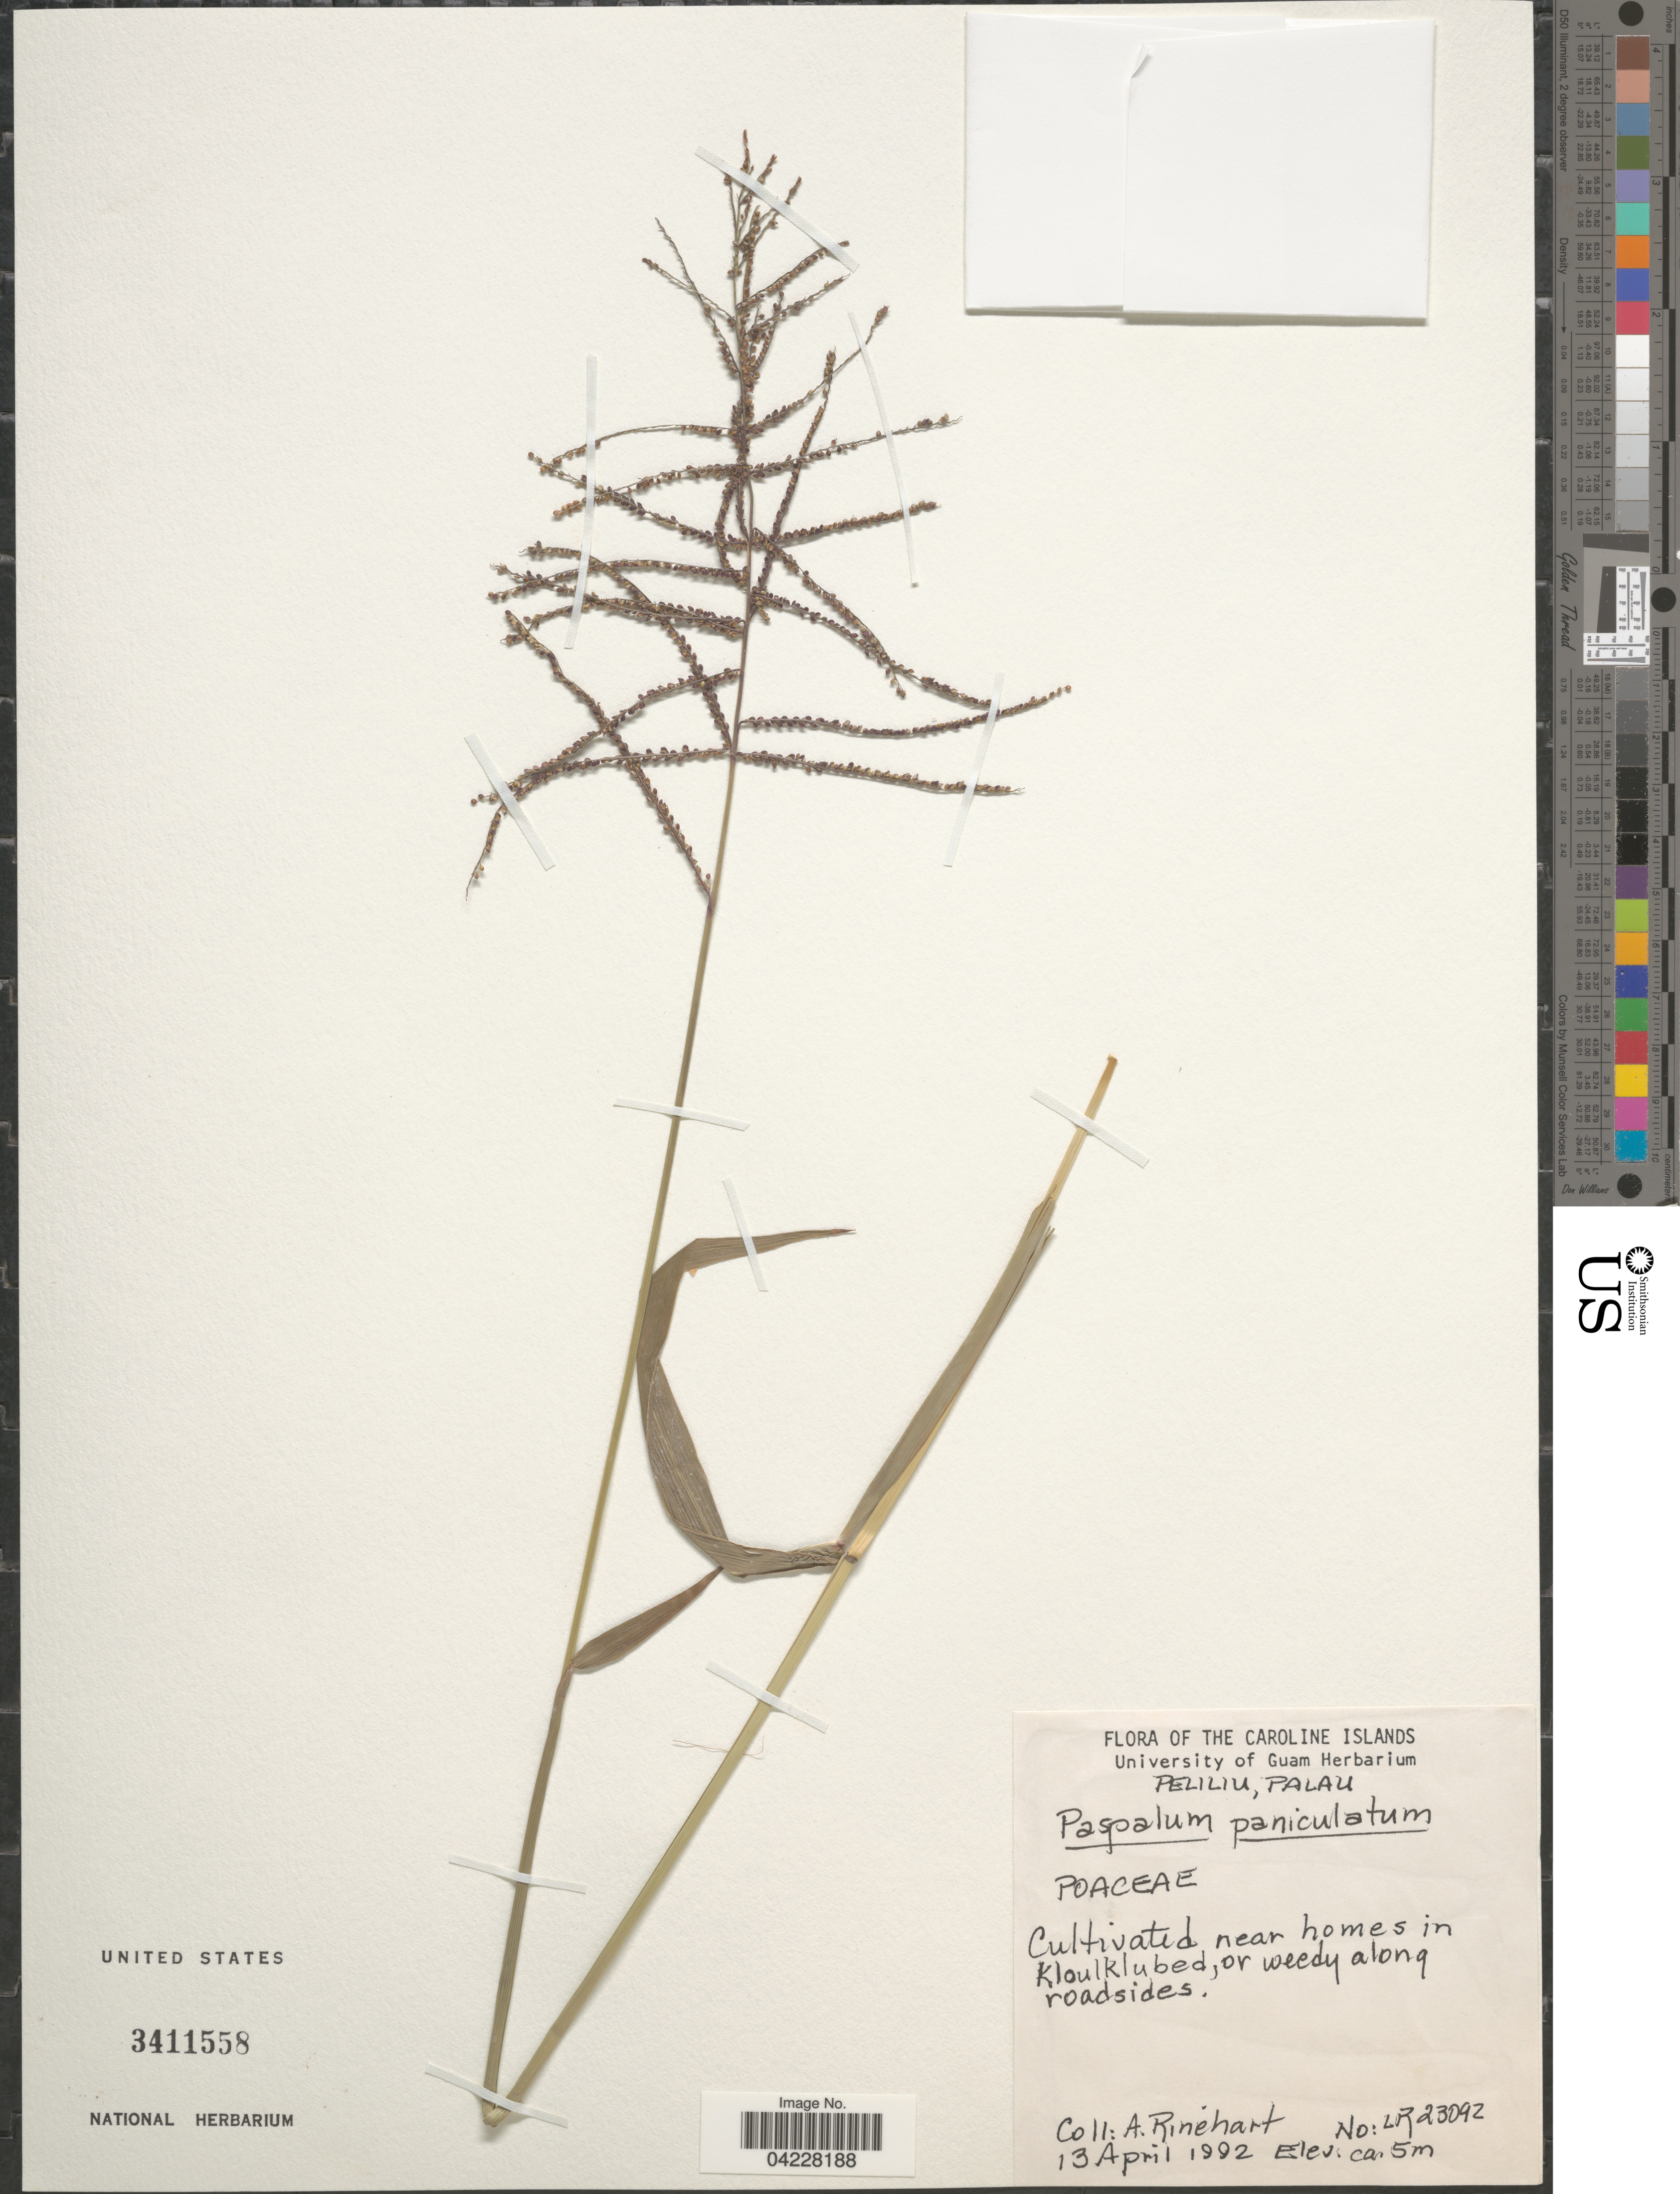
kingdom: Plantae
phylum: Tracheophyta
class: Liliopsida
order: Poales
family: Poaceae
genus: Paspalum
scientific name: Paspalum paniculatum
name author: L.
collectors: A. Rinehart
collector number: LR23092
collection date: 1992-04-13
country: Palau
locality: The Caroline Islands. Peliliu, Palau. Cultivated near homes in Kloulklubed, or weedy along roadsides.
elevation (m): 5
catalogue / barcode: US 3411558